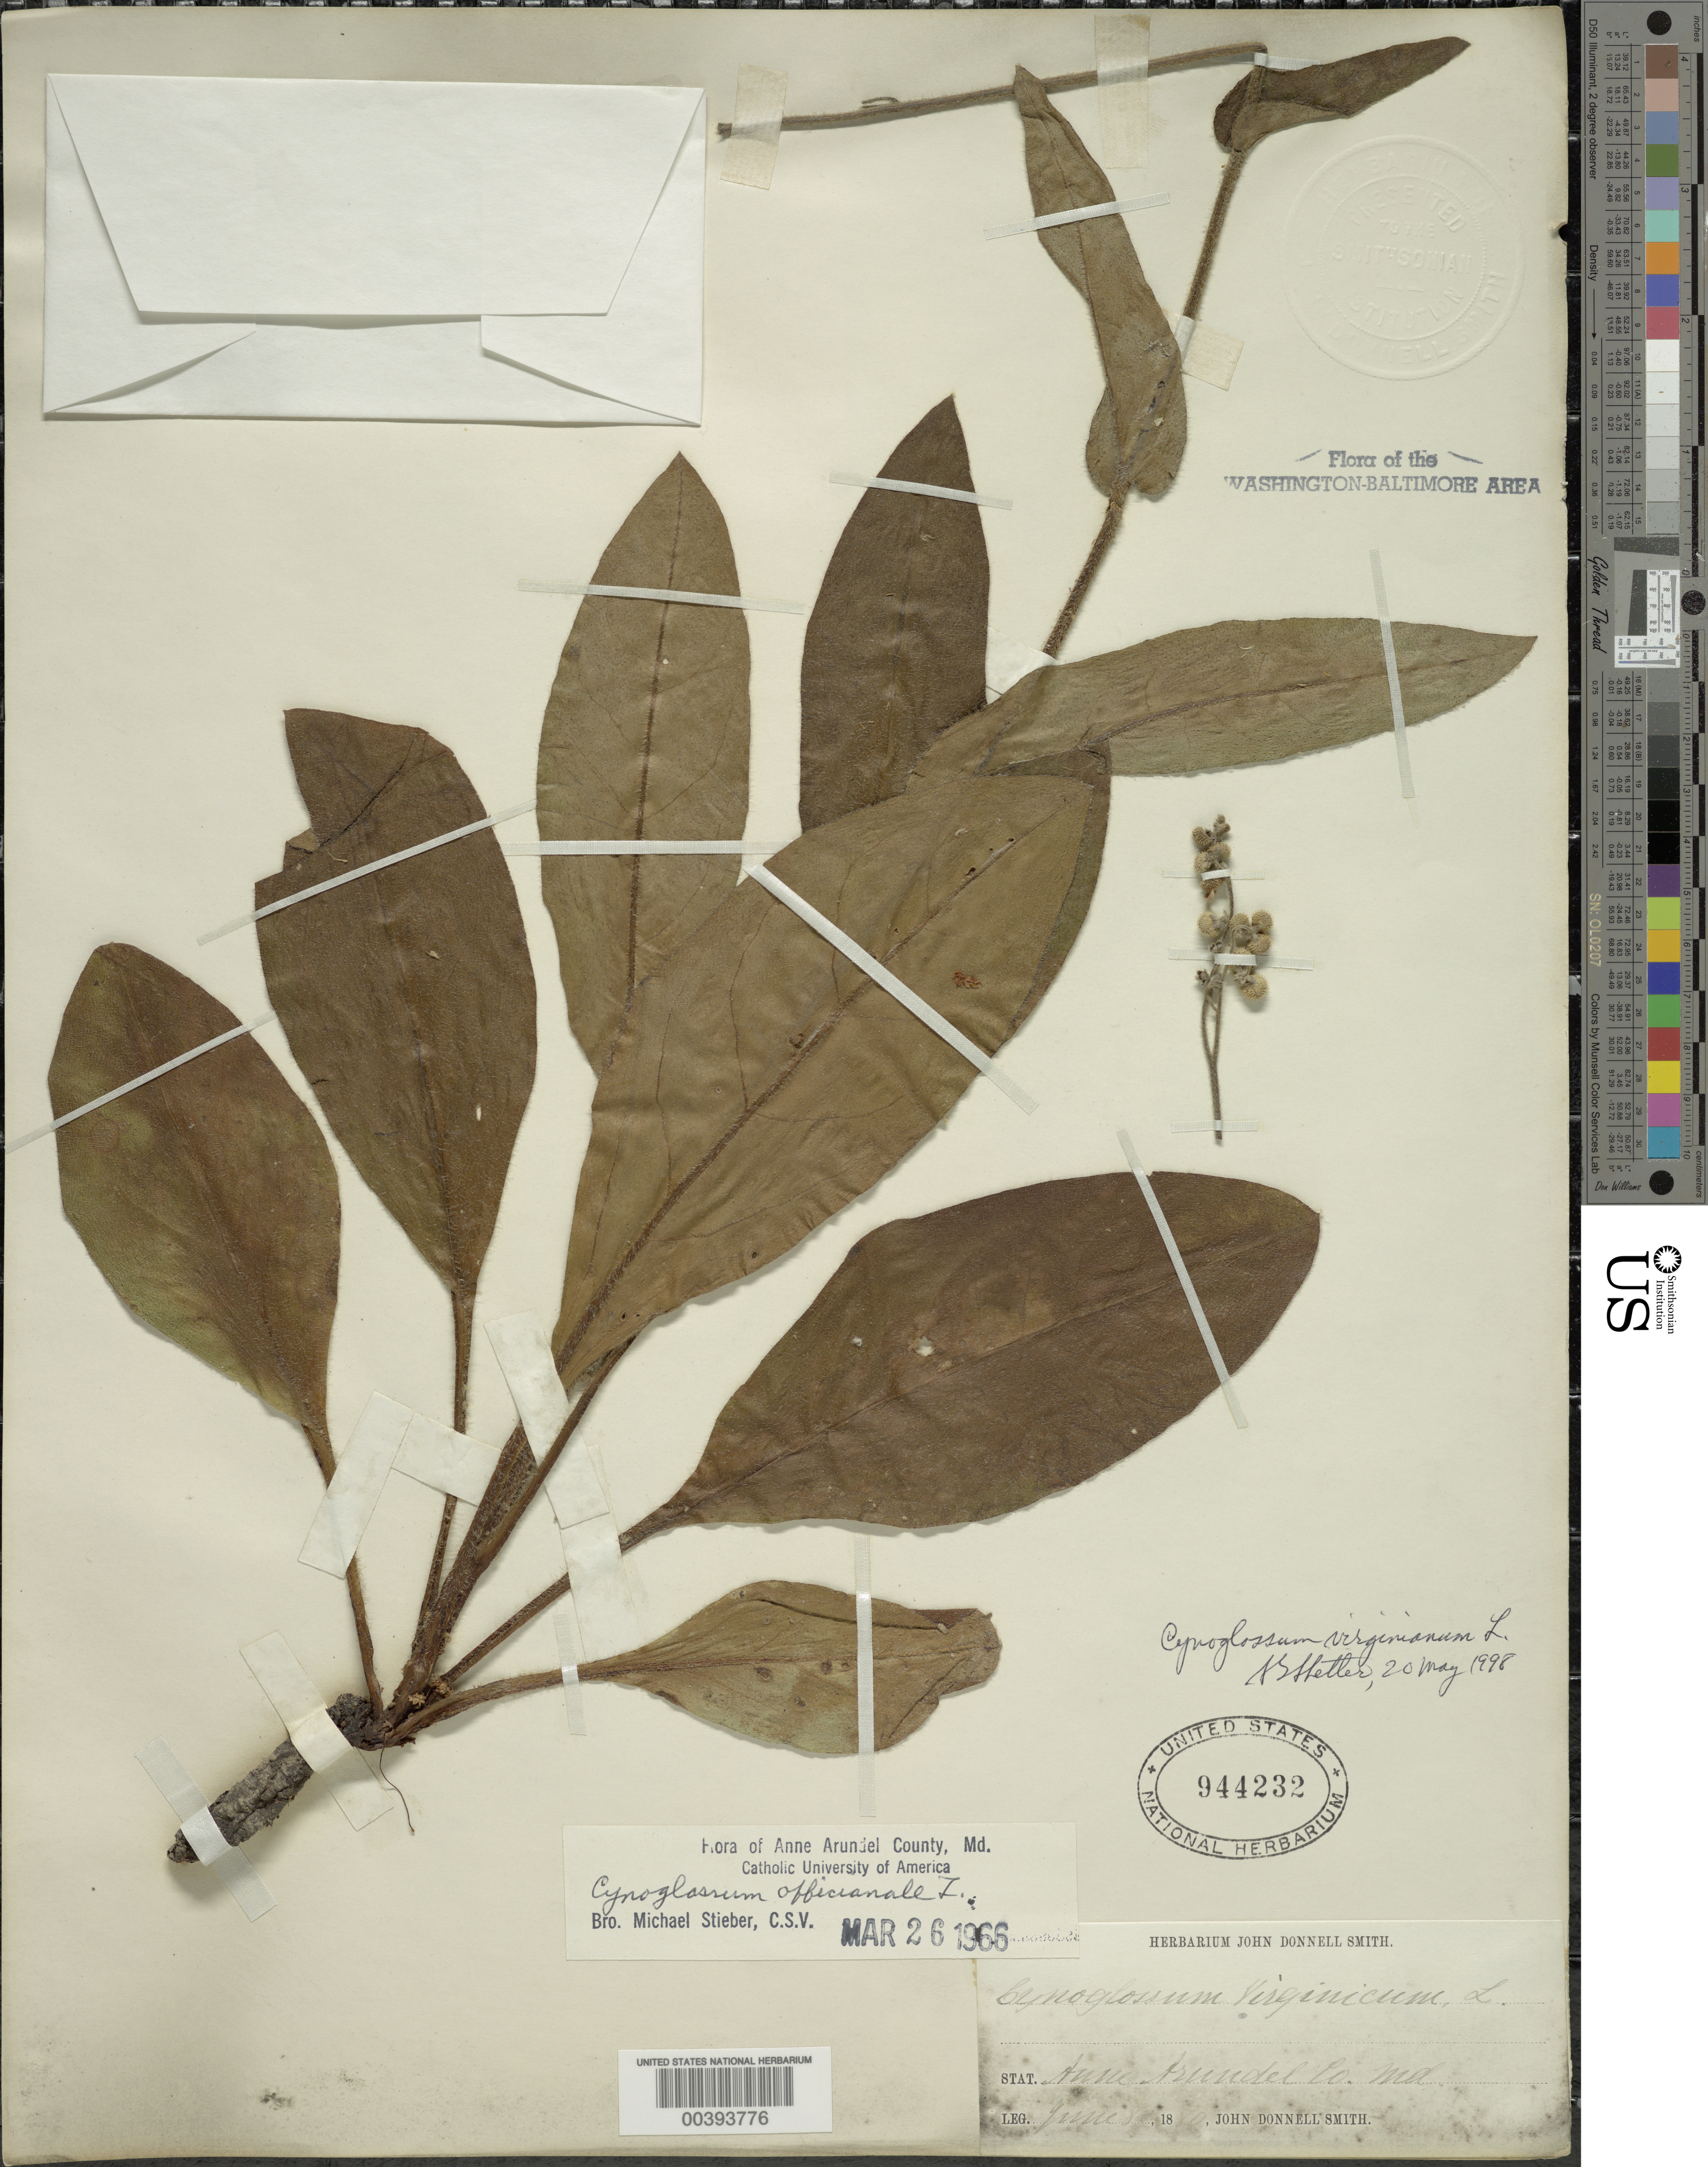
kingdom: Plantae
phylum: Tracheophyta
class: Magnoliopsida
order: Boraginales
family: Boraginaceae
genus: Cynoglossum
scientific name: Cynoglossum virginianum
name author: L.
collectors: J. Donnell Smith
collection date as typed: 08 Jun 1880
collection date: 1880-06-08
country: United States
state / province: Maryland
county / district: Anne Arundel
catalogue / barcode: US 944232